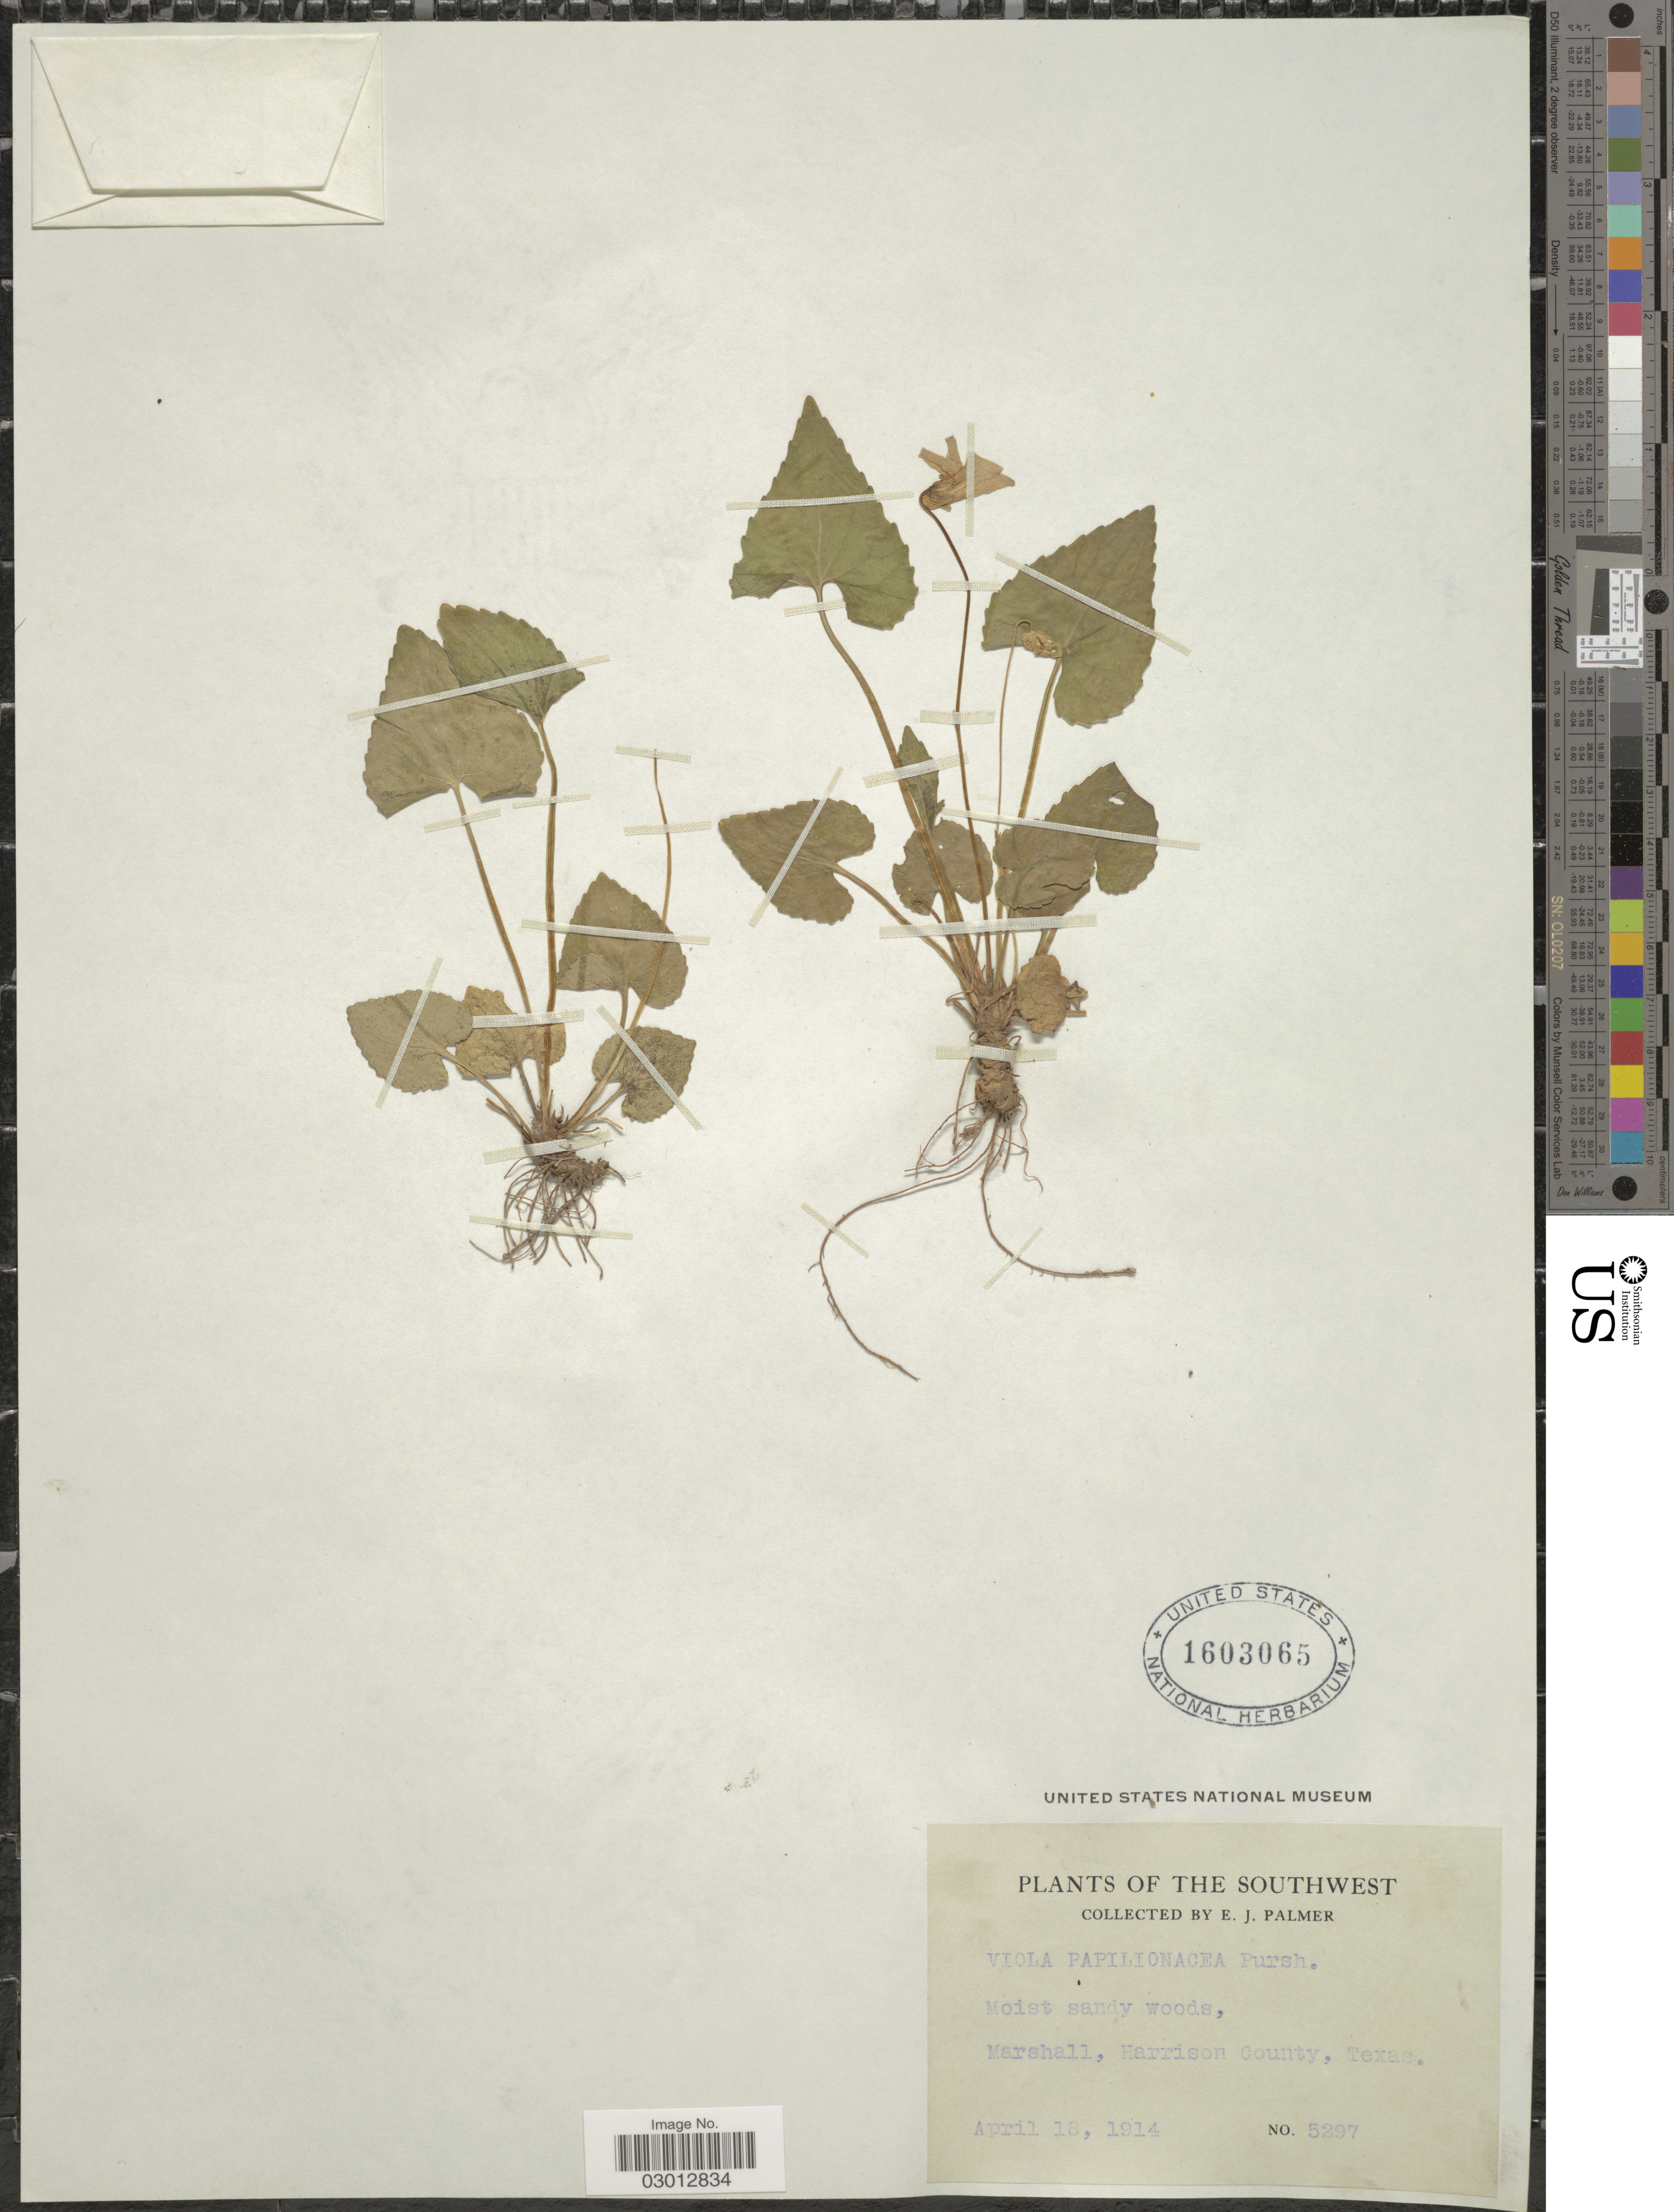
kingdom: Plantae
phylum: Tracheophyta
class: Magnoliopsida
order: Malpighiales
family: Violaceae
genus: Viola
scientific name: Viola papilionacea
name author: Pursh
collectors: E. J. Palmer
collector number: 5297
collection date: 1914-04-18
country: United States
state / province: Texas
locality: The Southwest. Marshall, Harrison County.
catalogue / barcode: US 1603065